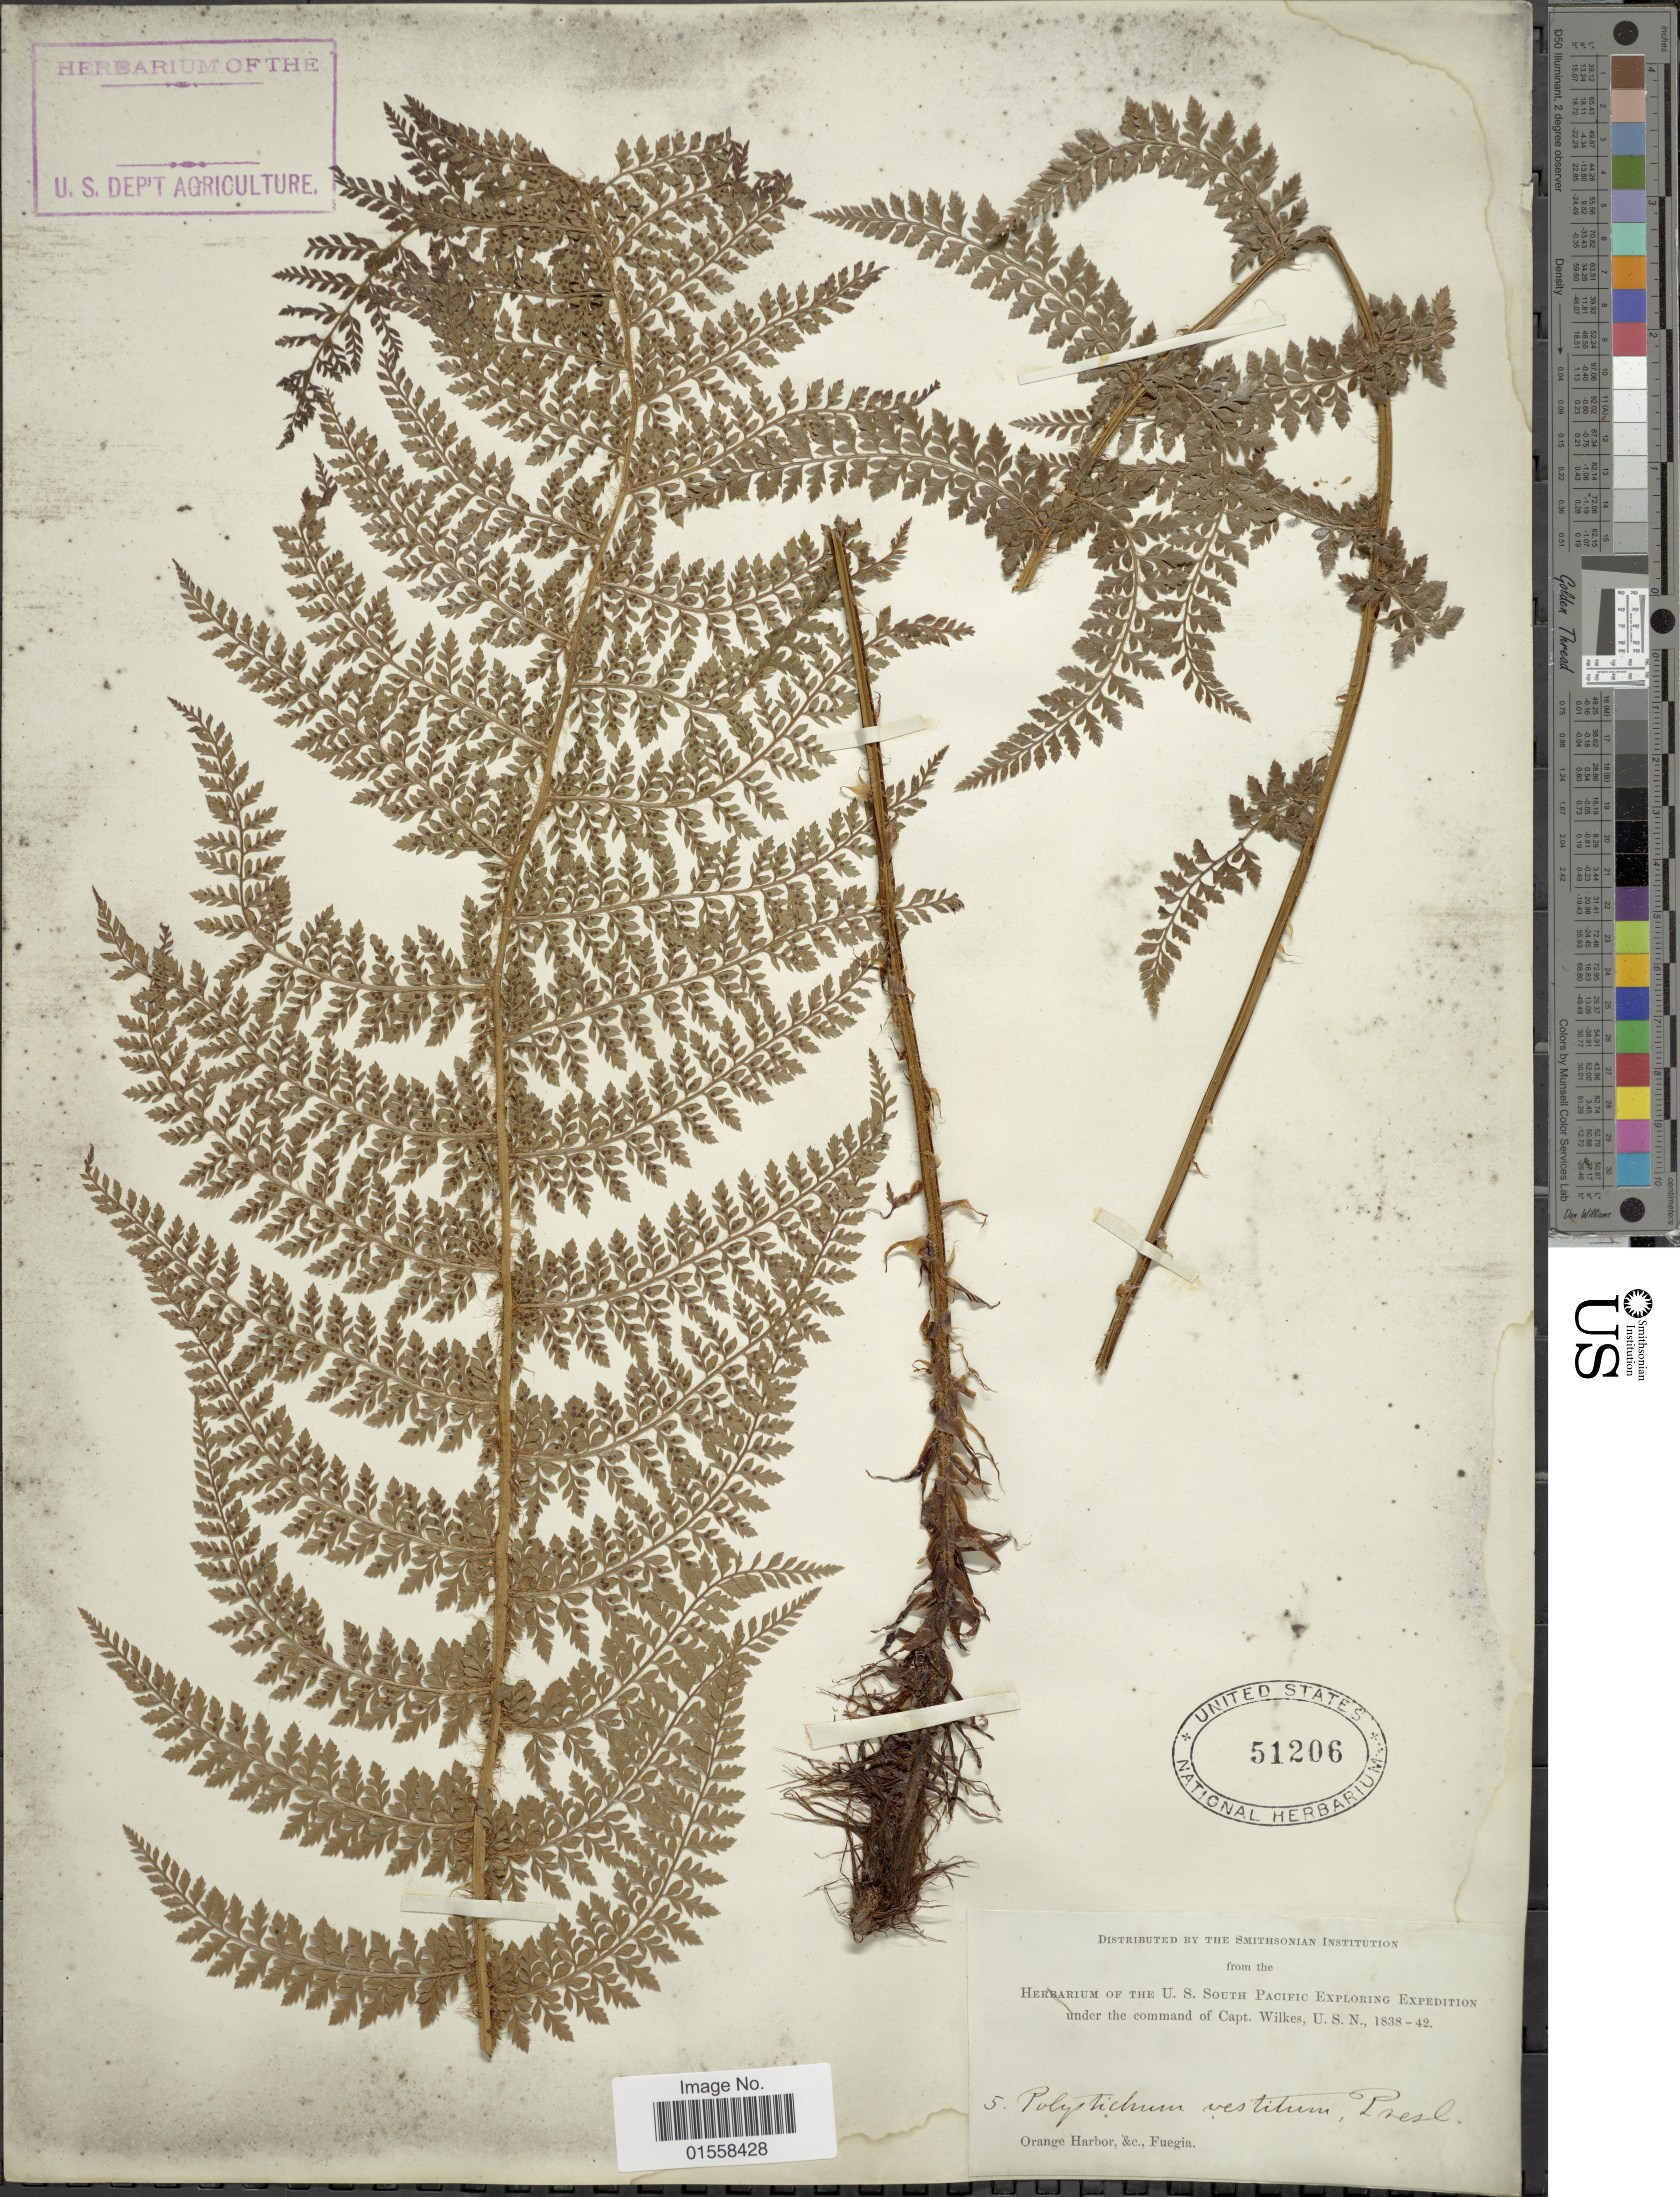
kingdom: Plantae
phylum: Tracheophyta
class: Polypodiopsida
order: Polypodiales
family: Dryopteridaceae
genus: Polystichum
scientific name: Polystichum multifidum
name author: (Mett.) T. Moore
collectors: Wilkes Explor. Exped.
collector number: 5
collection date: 1838/1842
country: Chile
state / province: Magallanes y de la Antártica Chilena (XII)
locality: Orange Harbor, &c., Fuegia.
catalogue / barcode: US 51206